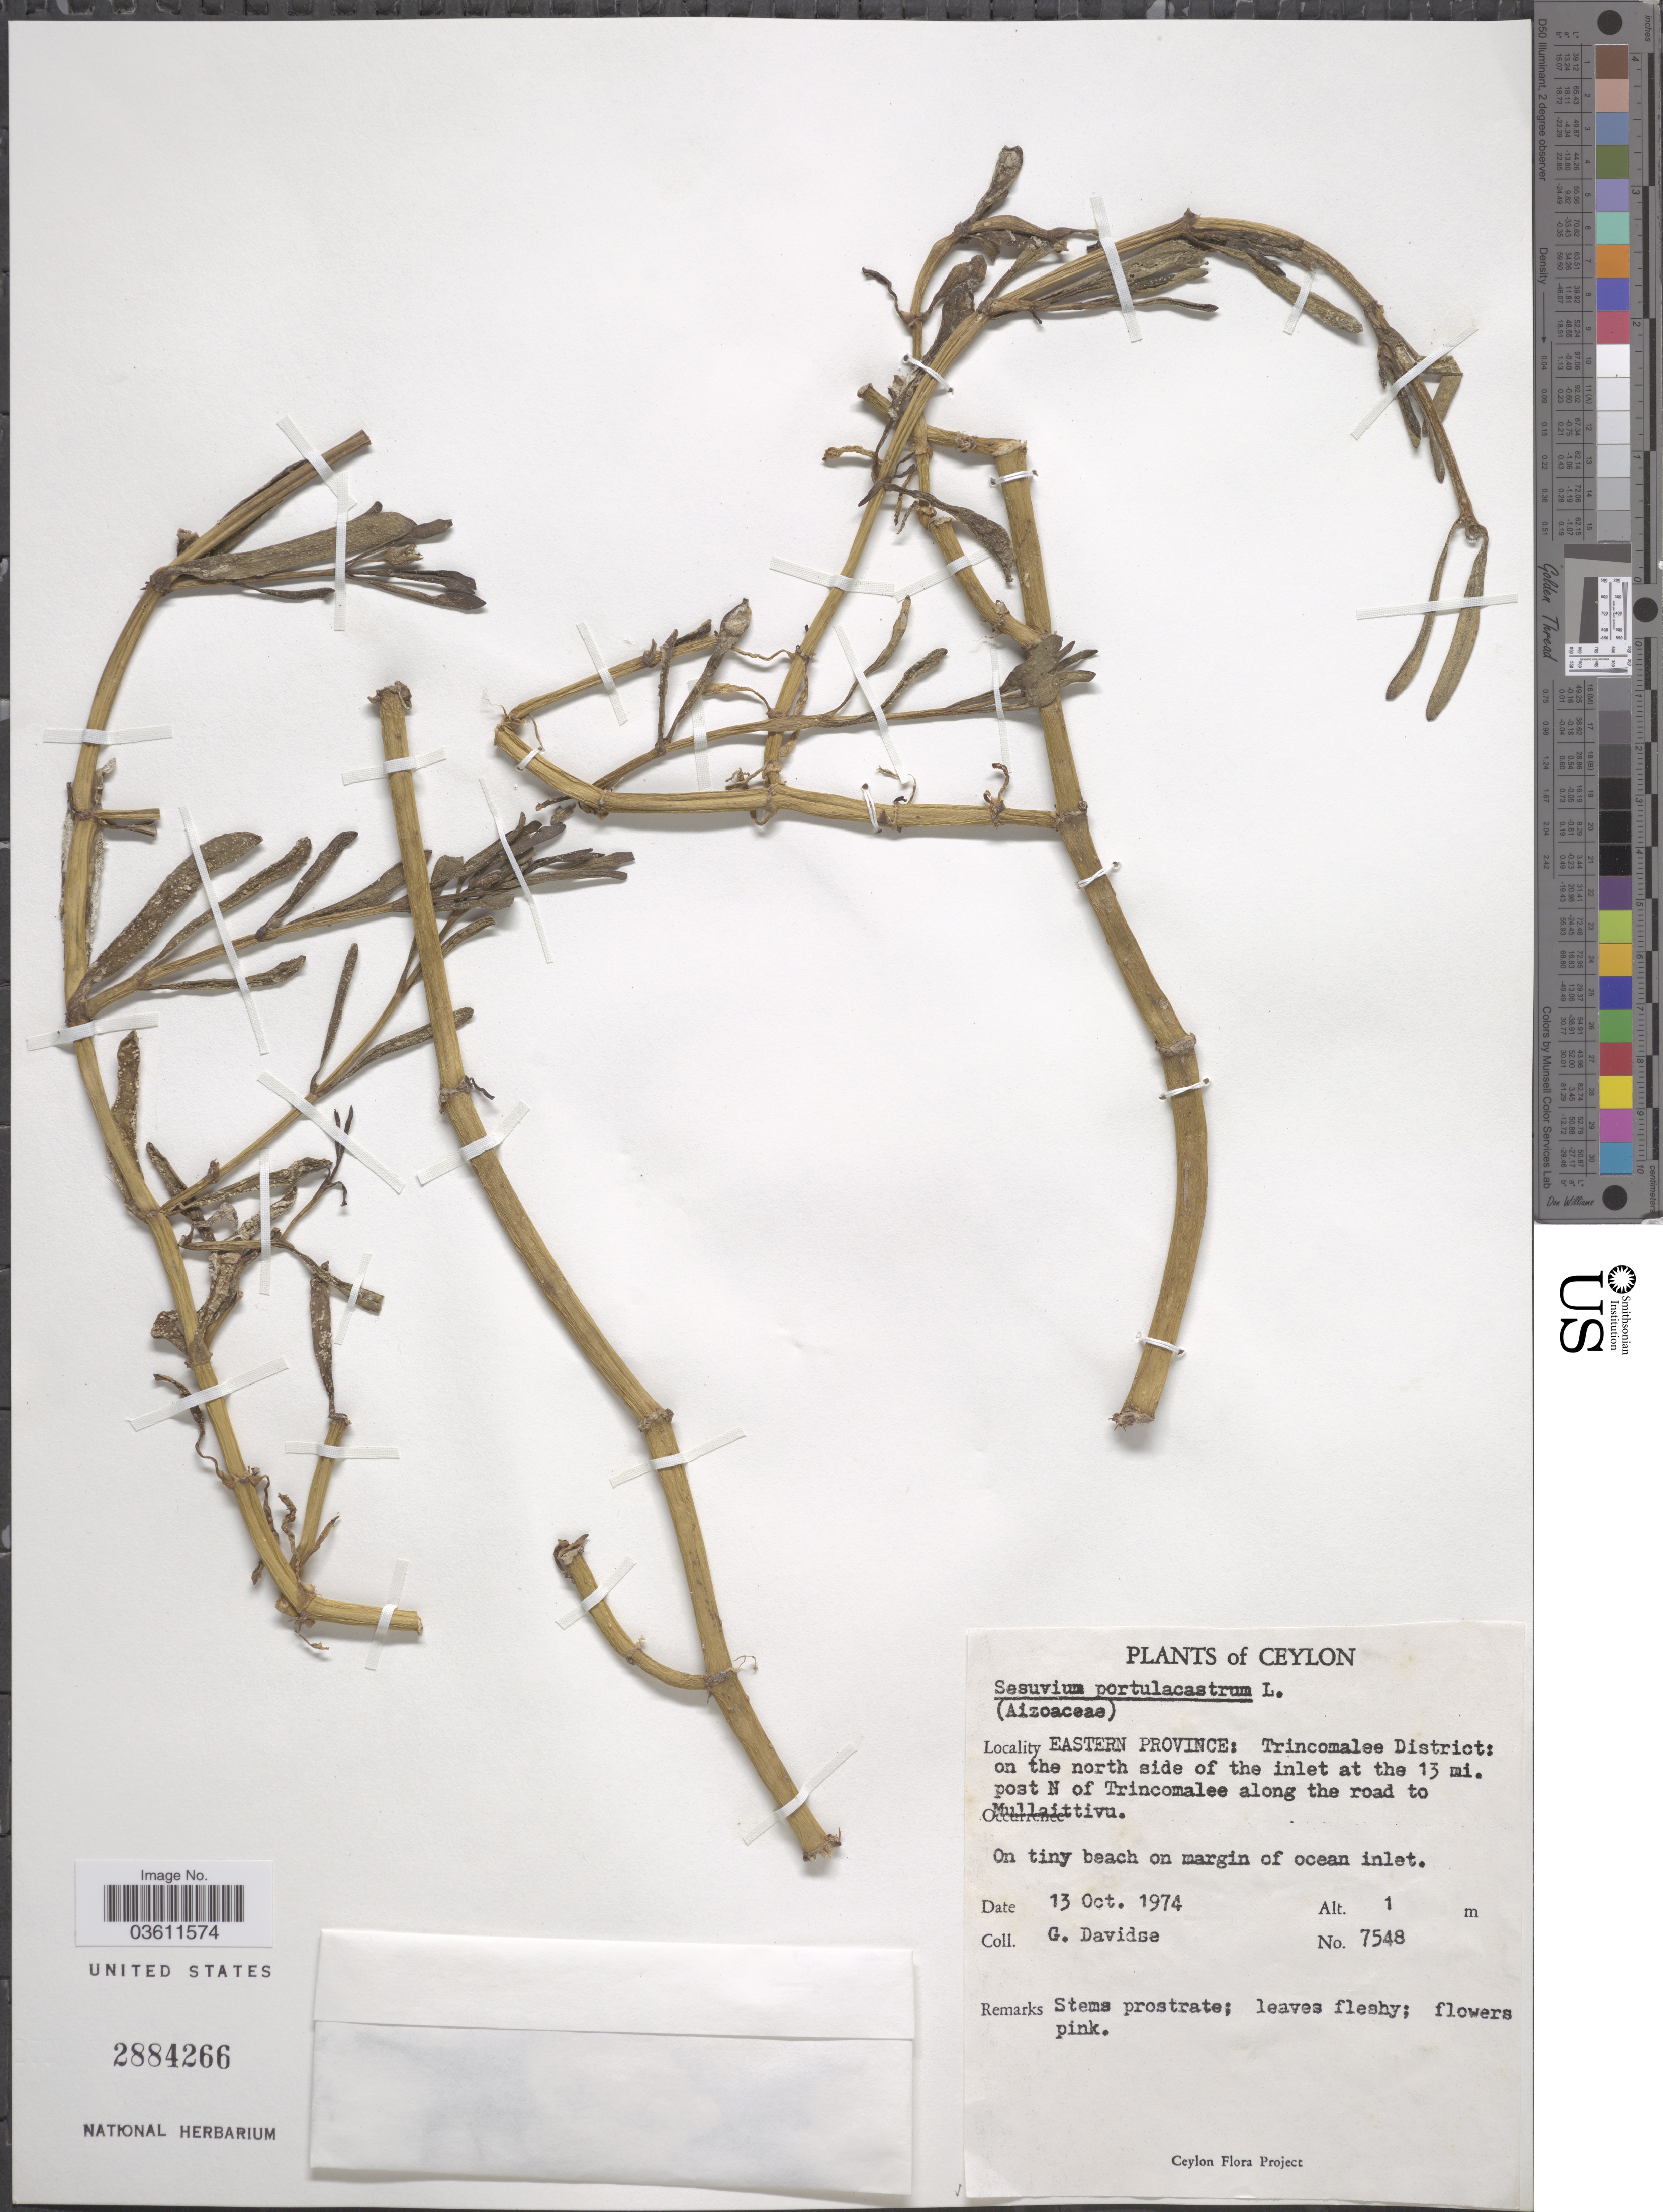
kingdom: Plantae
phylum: Tracheophyta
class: Magnoliopsida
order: Caryophyllales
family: Aizoaceae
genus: Sesuvium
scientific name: Sesuvium portulacastrum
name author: (L.) L.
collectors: G. Davidse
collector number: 7548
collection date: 1974-10-13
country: Sri Lanka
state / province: Eastern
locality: Ceylon. Trincomalee District: on the north side of the inlet at the 13 mi post N. post N of Trincomalee along the road to Mullaittivu..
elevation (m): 1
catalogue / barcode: US 2884266